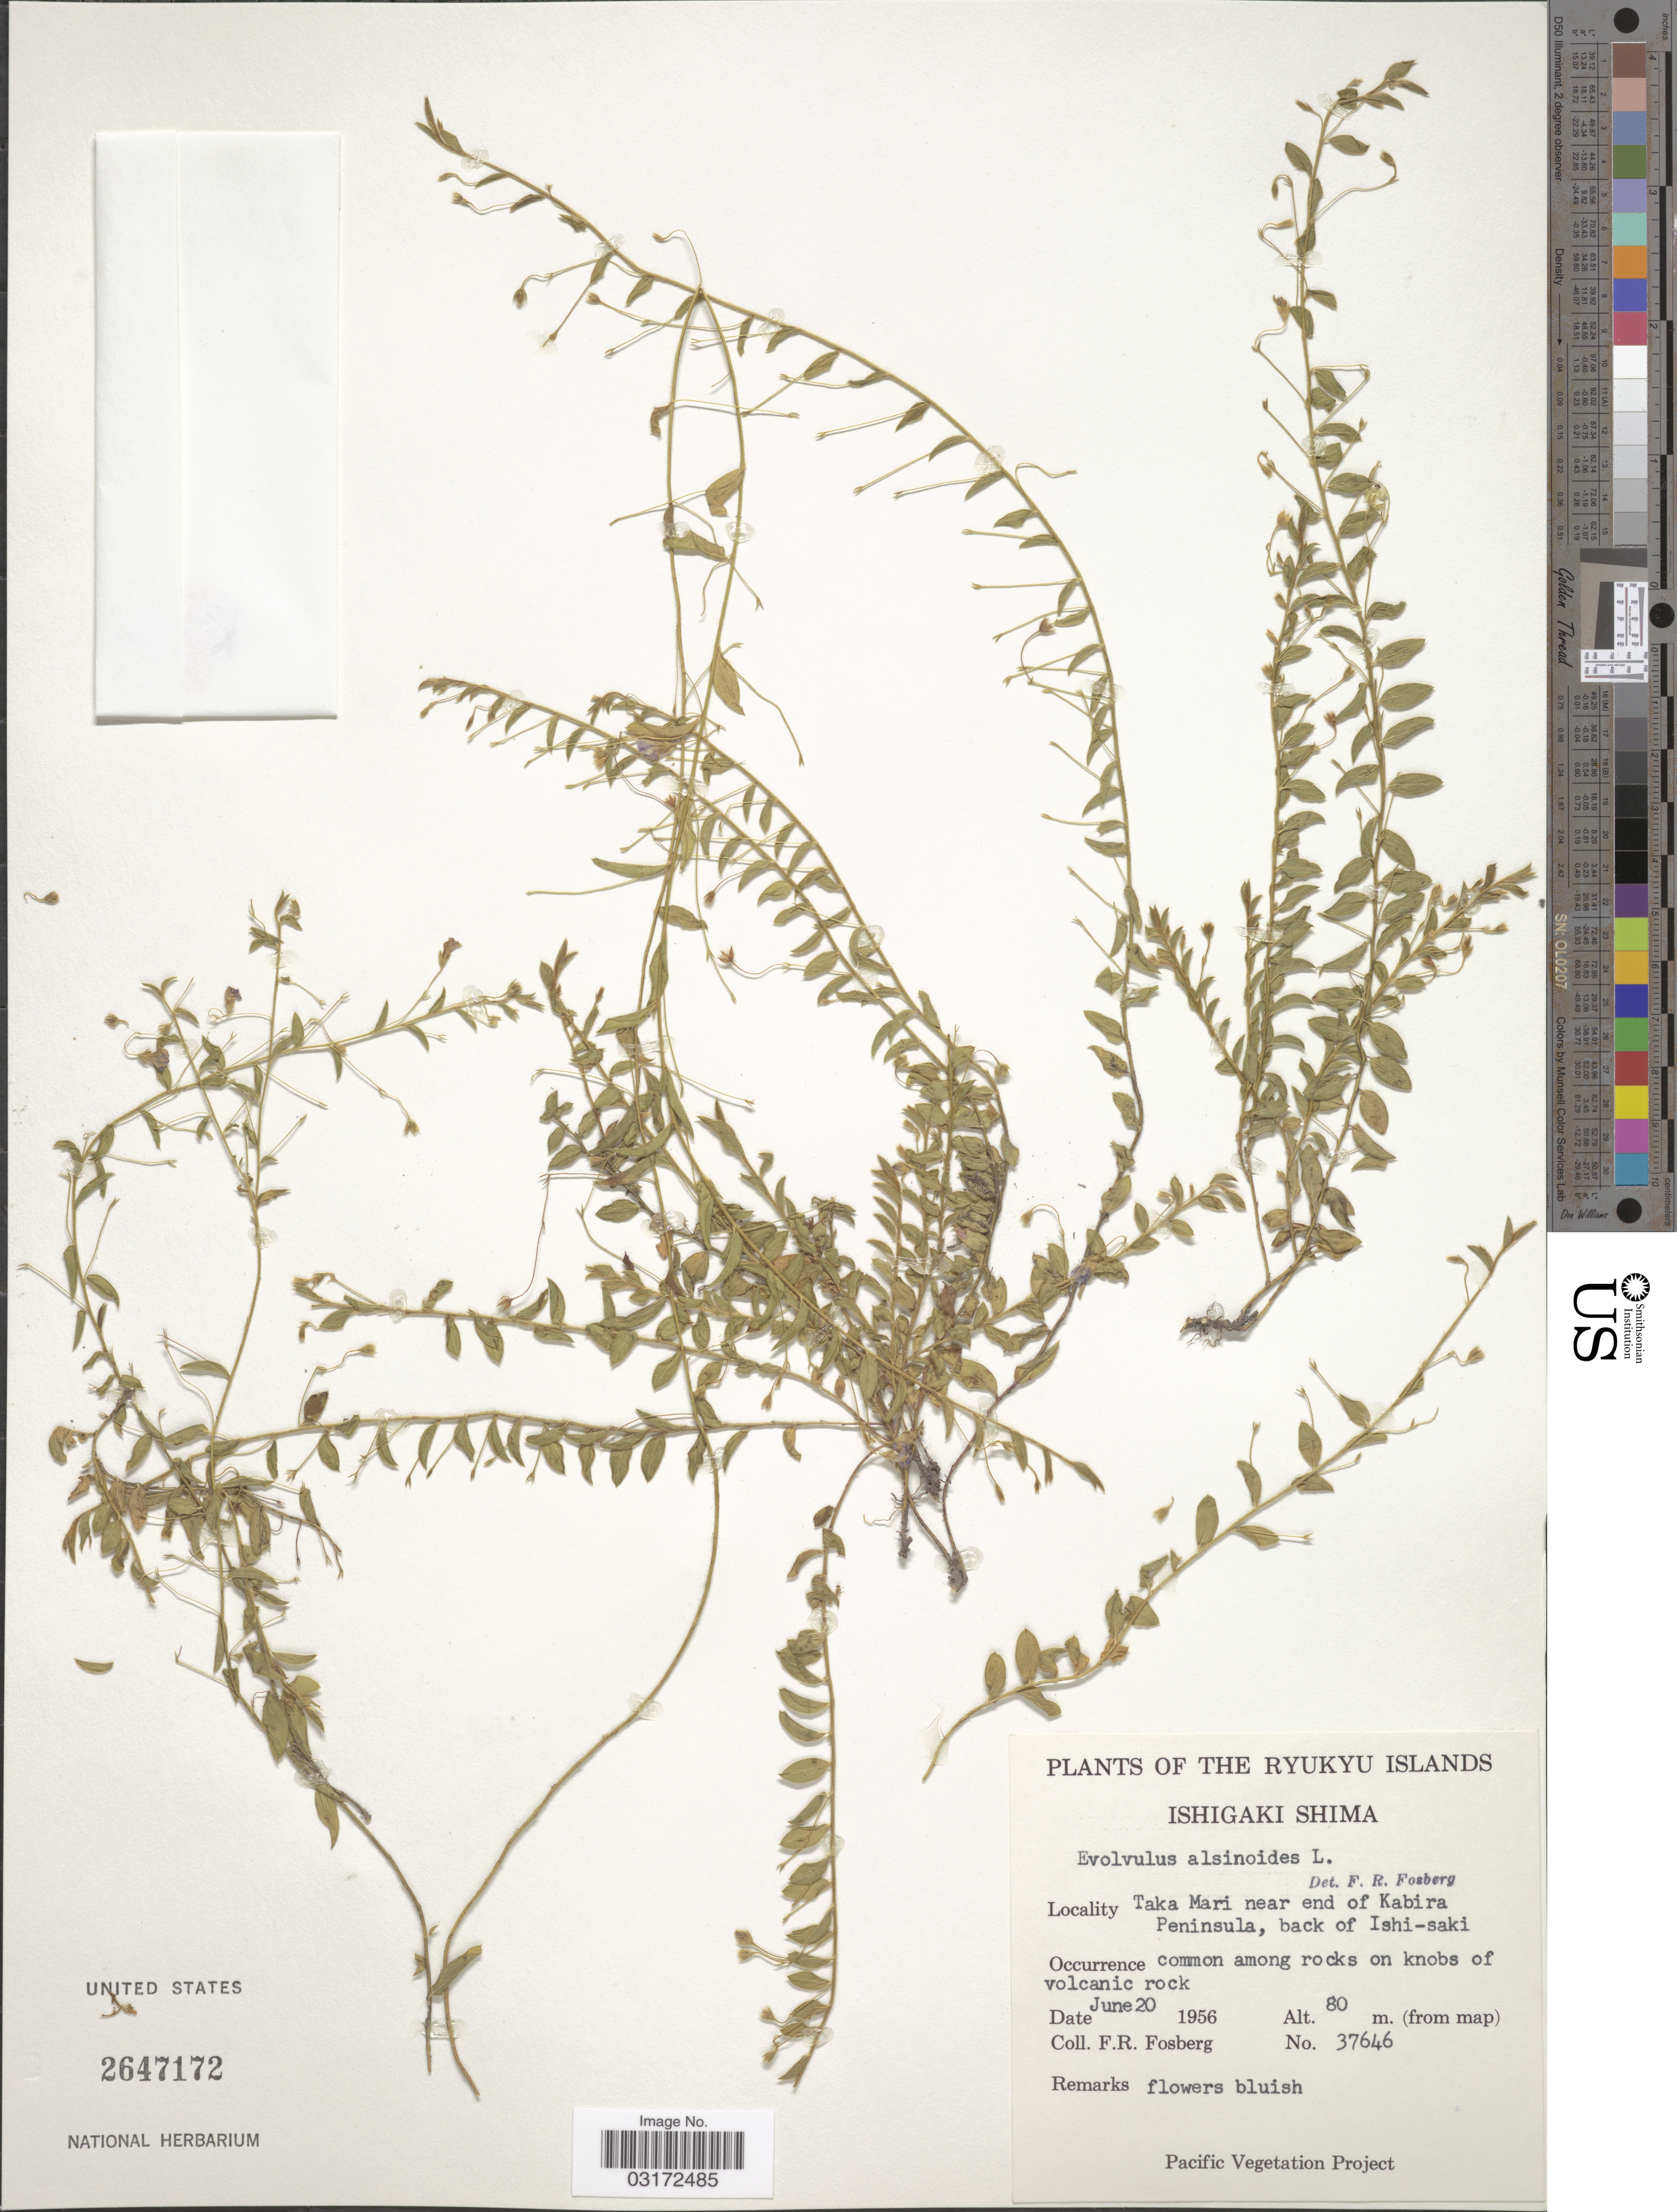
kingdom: Plantae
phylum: Tracheophyta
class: Magnoliopsida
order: Solanales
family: Convolvulaceae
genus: Evolvulus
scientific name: Evolvulus alsinoides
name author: (L.) L.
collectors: F. R. Fosberg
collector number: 37646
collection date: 1956-06-20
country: Japan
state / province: Okinawa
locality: The Ryukyu Islands. Ishigaki Shima. Taka Mari near end of Kabira Peninsula, back of Ishi-saki.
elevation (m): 80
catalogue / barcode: US 2647172